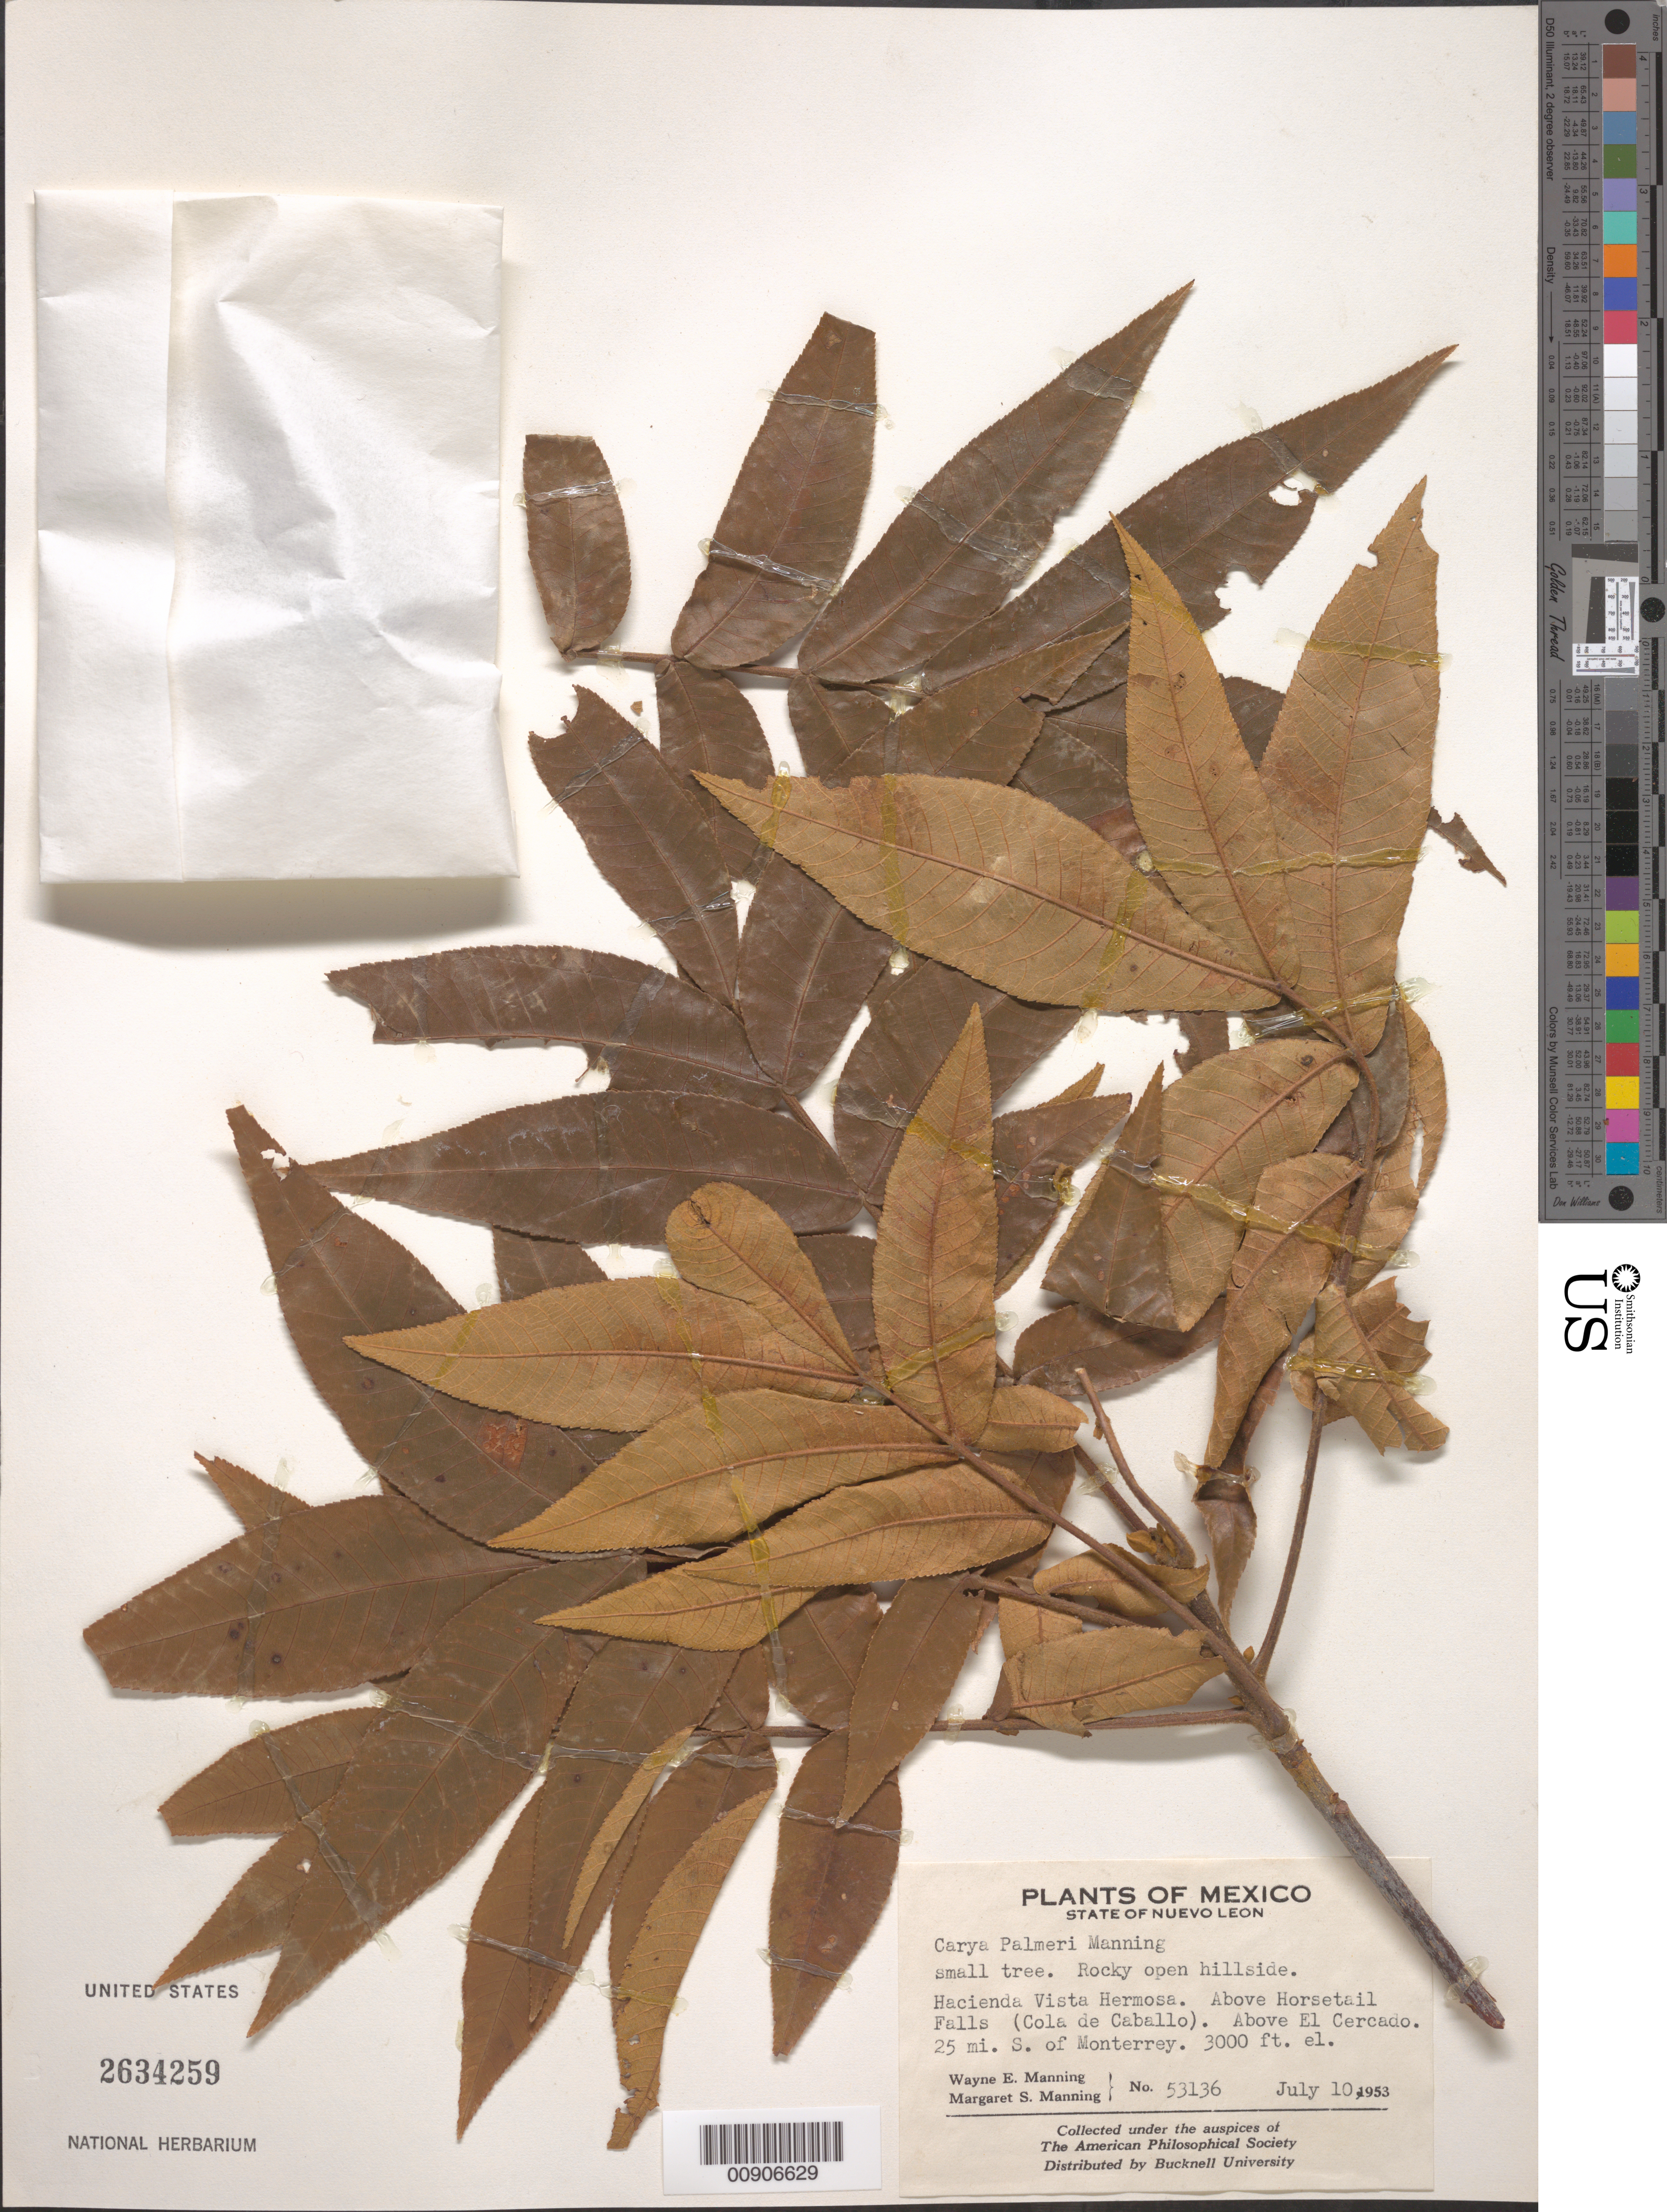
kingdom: Plantae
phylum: Tracheophyta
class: Magnoliopsida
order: Fagales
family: Juglandaceae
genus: Carya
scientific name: Carya palmeri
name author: Manning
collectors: W. Manning & Manning, M. S.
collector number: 53136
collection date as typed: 10 Jul 1953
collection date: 1953-07-10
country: Mexico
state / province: Nuevo León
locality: Nuevo León: Hacienda Vista Hermosa. Above Horsetail Falls (Cola de Caballo). Above El Cercado. 25 mi. S of Monterrey.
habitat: Rocky open hillside.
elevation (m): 914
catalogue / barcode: US 2634259